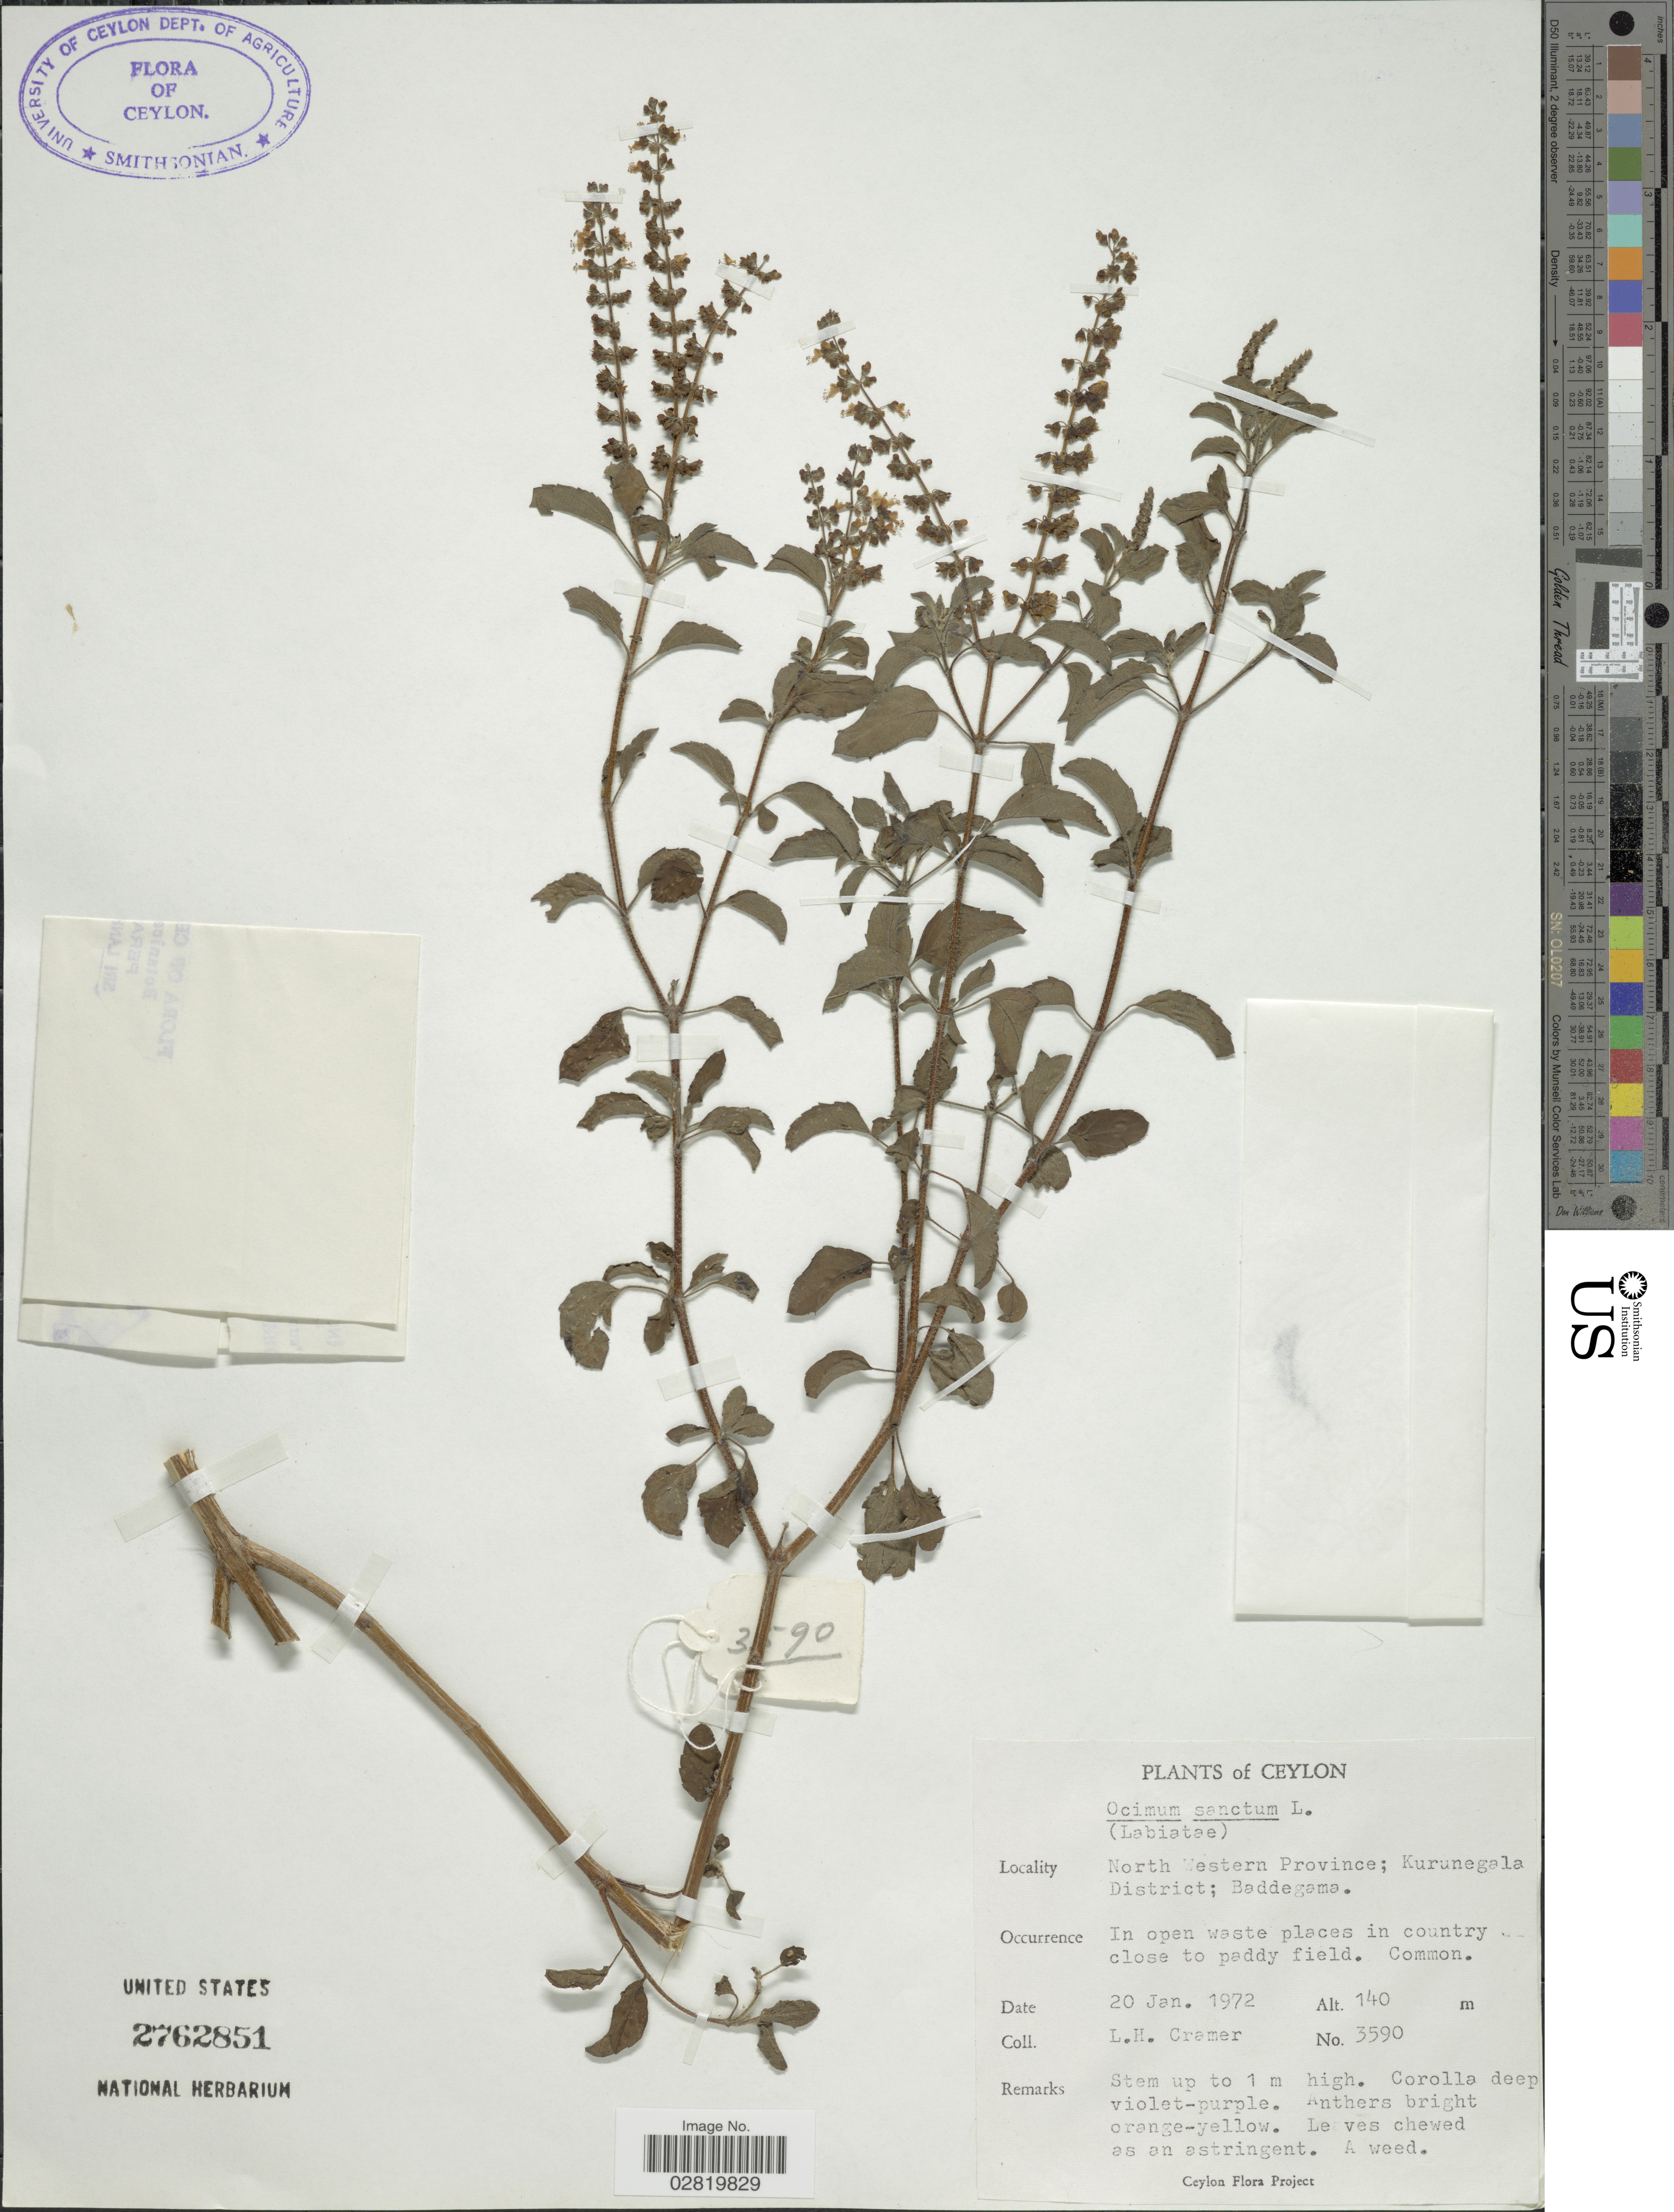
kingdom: Plantae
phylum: Tracheophyta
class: Magnoliopsida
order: Lamiales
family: Lamiaceae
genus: Ocimum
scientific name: Ocimum sanctum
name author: L.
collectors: L. H. Cramer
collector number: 3590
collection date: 1972-01-20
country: Sri Lanka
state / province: North Western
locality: Ceylon, North Western Province; Kurunegala District; Baddegama, In open waste places in country close to paddy field.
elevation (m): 140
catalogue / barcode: US 2762851